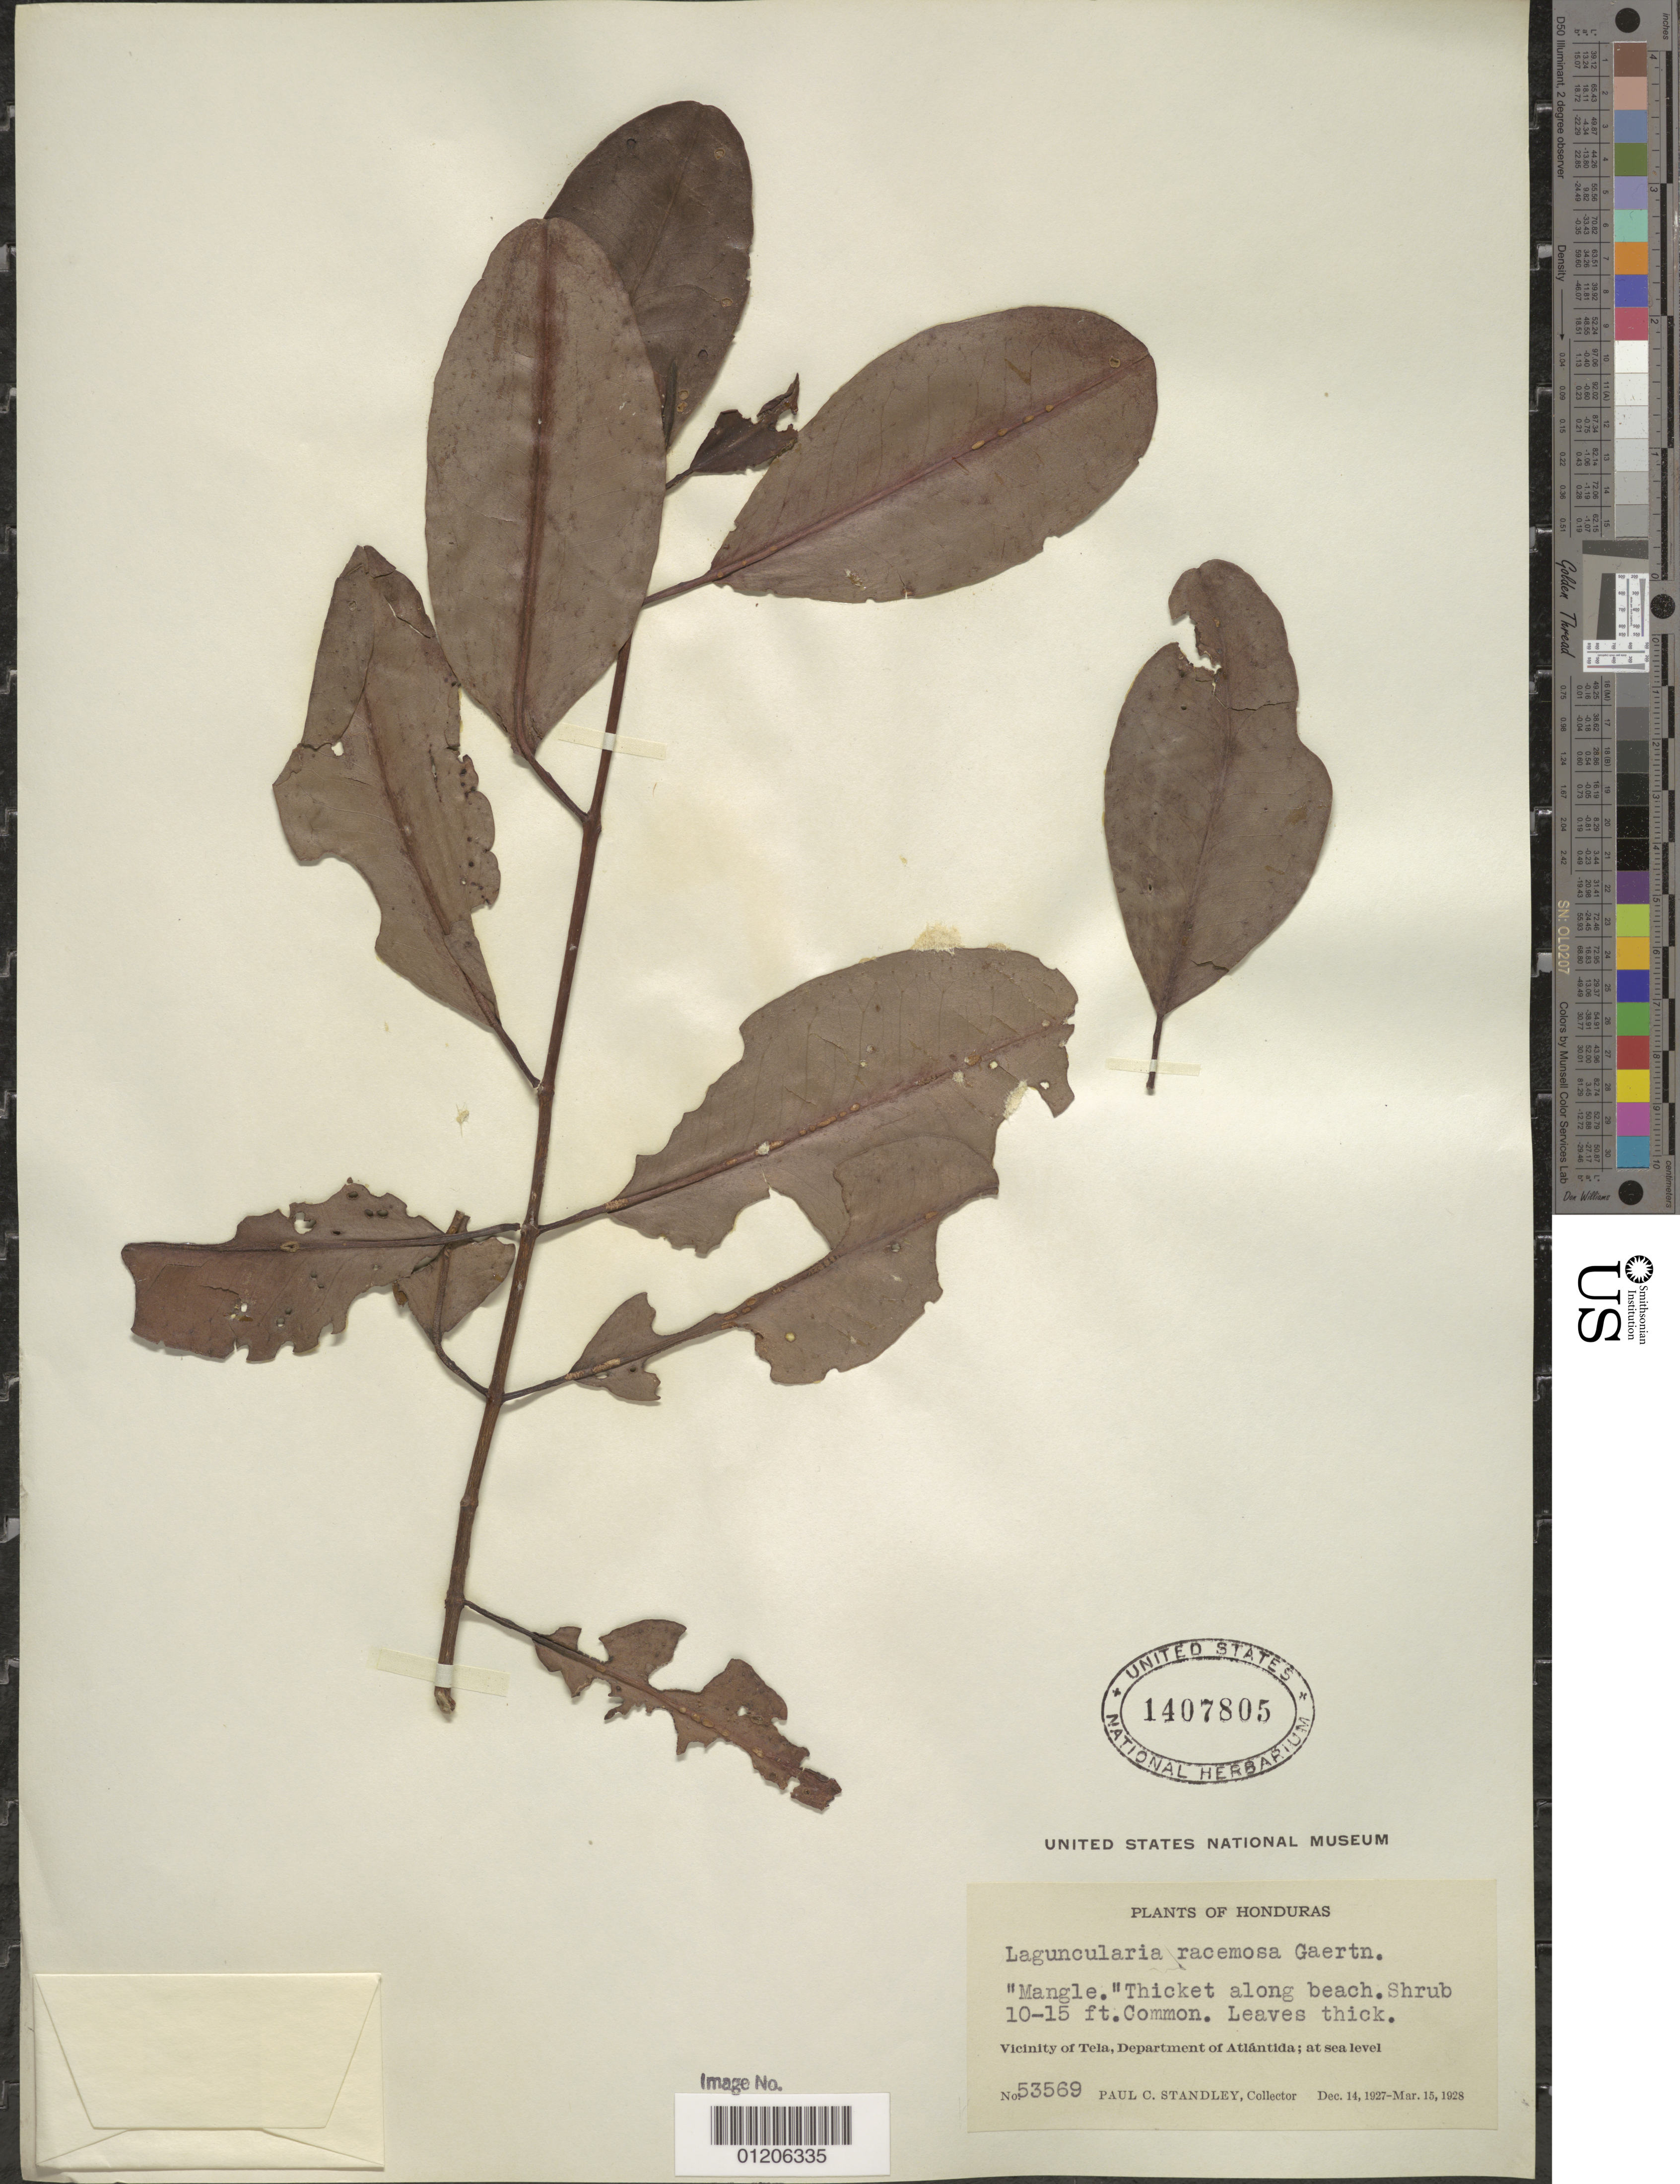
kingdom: Plantae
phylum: Tracheophyta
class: Magnoliopsida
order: Myrtales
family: Combretaceae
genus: Laguncularia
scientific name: Laguncularia racemosa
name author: (L.) C.F. Gaertn.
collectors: P. C. Standley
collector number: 53569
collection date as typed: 14 Dec 1927 to 15 Mar 1927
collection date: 1927-03-15/1927-12-14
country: Honduras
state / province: Atlántida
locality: Vicinity of Tela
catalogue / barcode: US 1407805